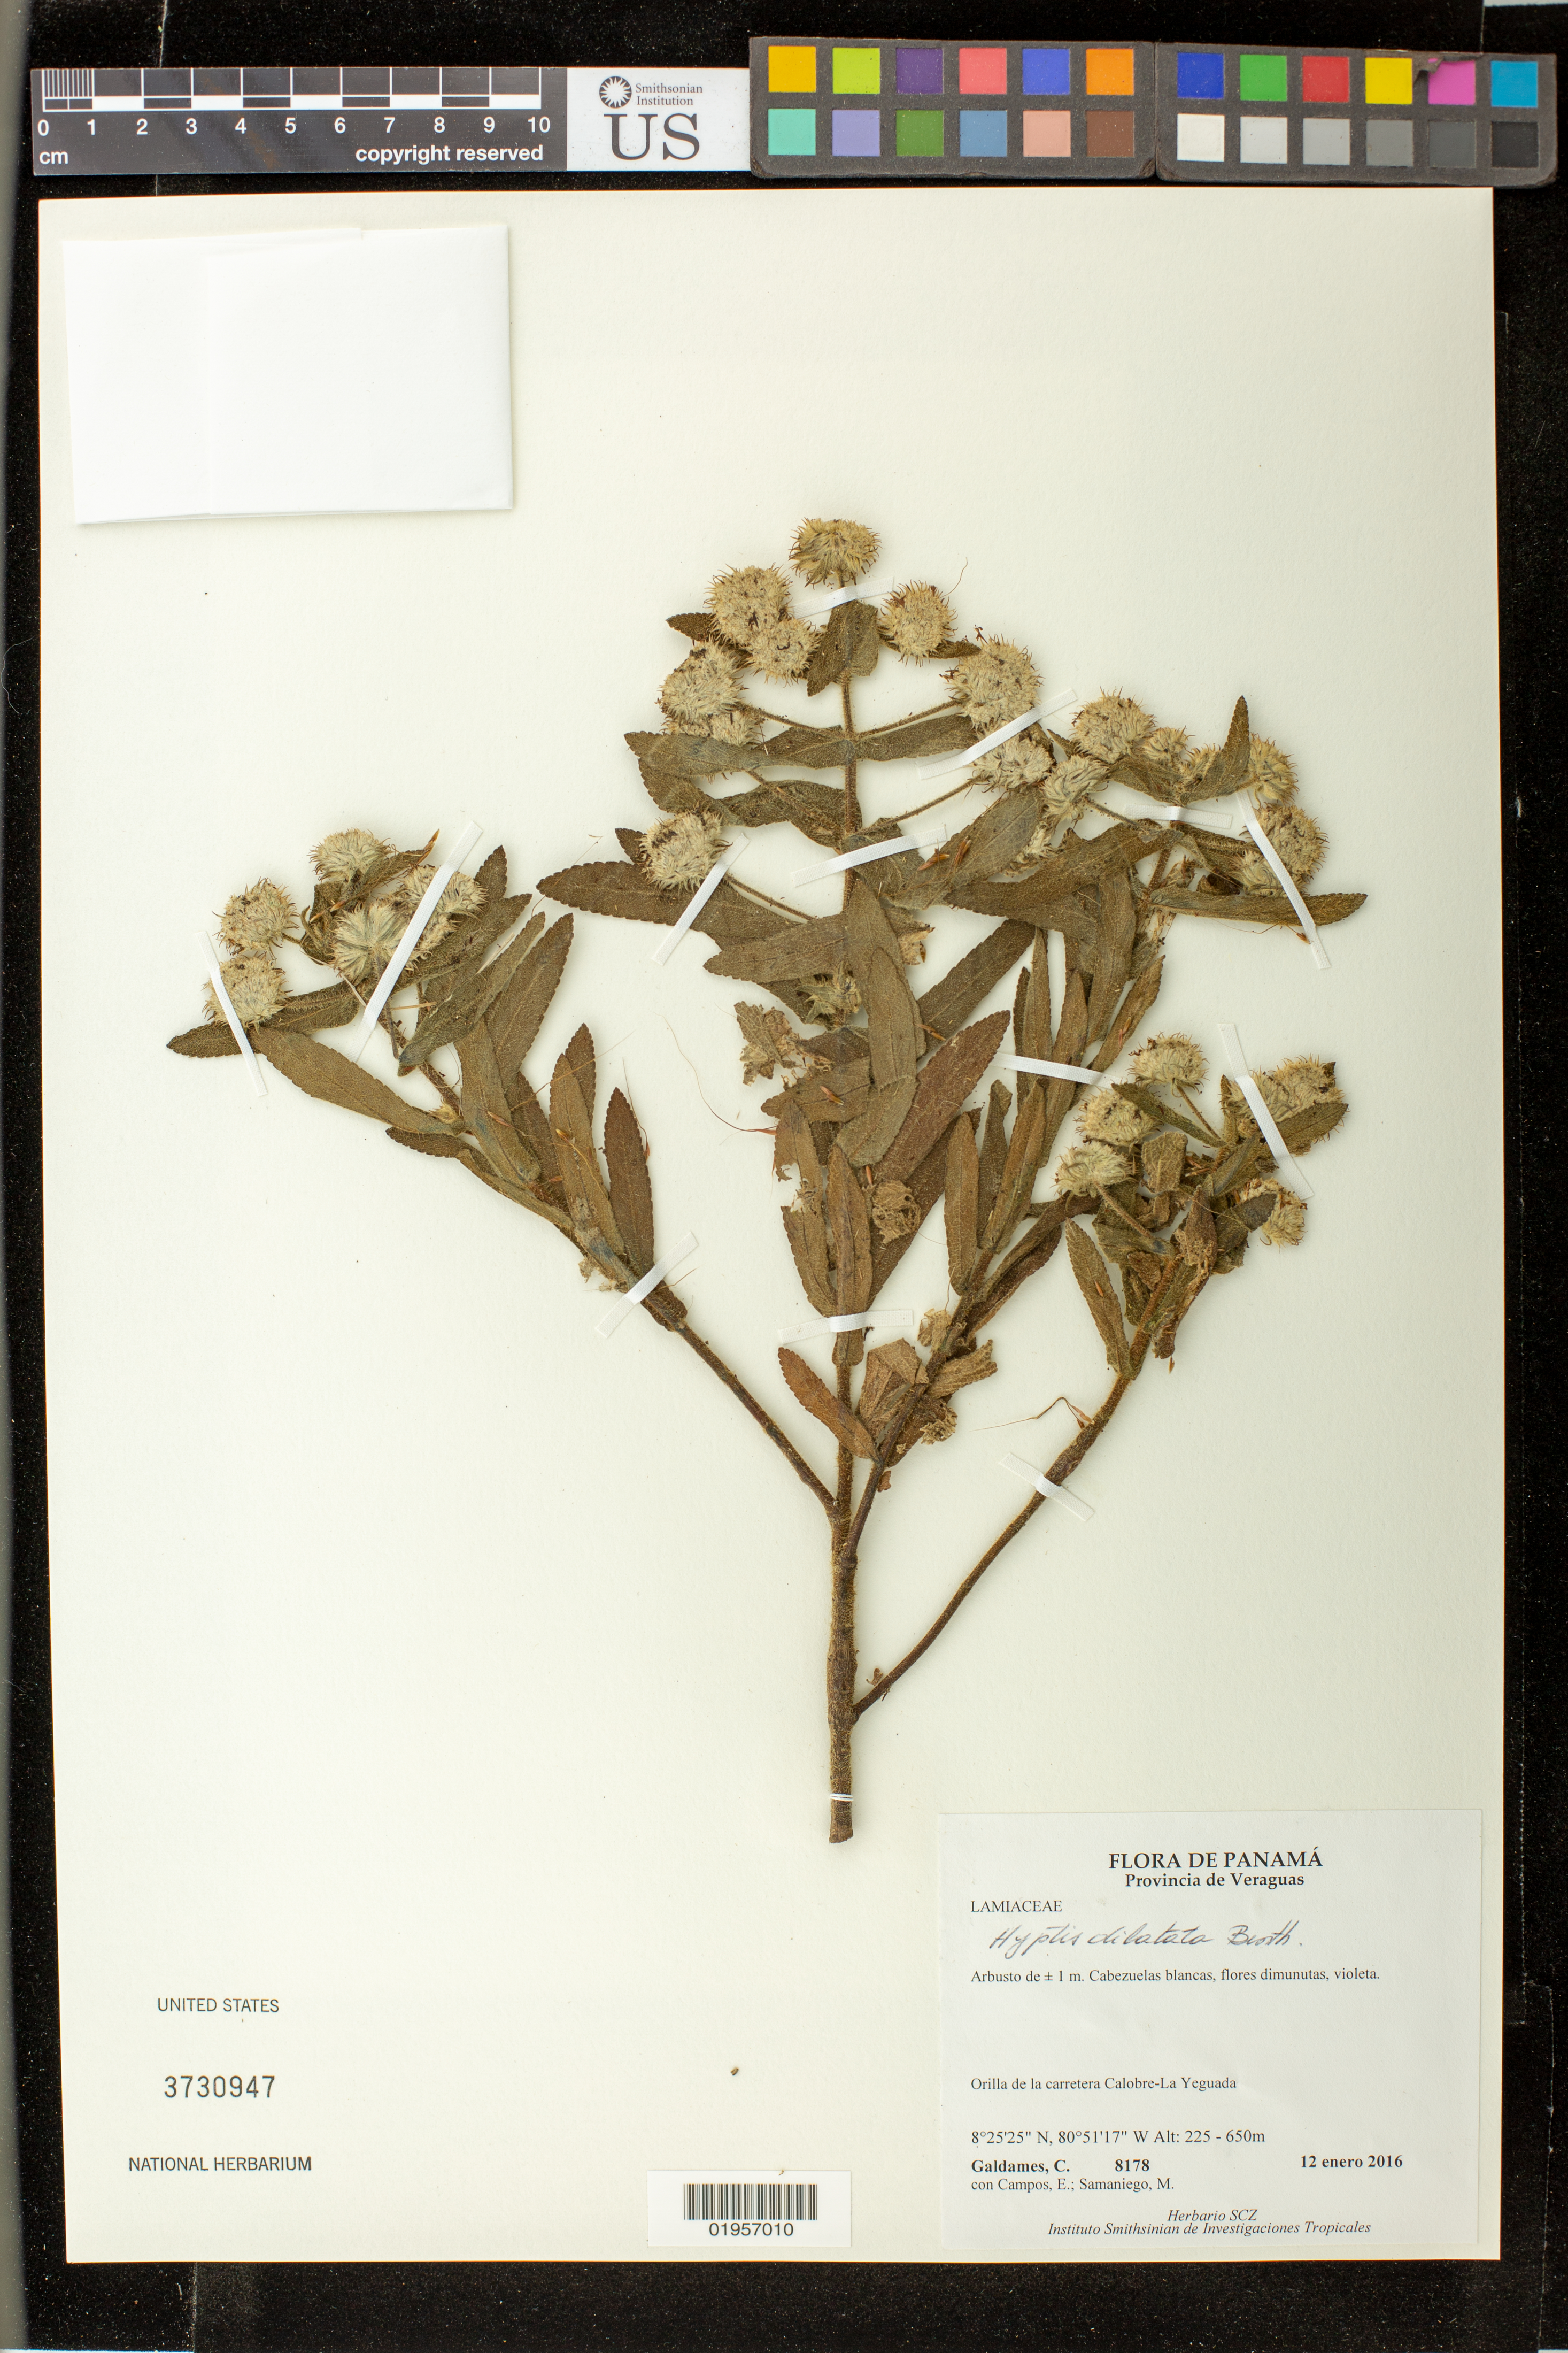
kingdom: Plantae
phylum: Tracheophyta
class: Magnoliopsida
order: Lamiales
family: Lamiaceae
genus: Hyptis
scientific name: Hyptis dilatata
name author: Benth.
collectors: C. Galdames, E. Campos & M. Samaniego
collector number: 8178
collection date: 2016-01-12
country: Panama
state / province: Veraguas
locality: Orilla de la carretera Calobre - La Yeguada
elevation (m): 225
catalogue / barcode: US 3730947